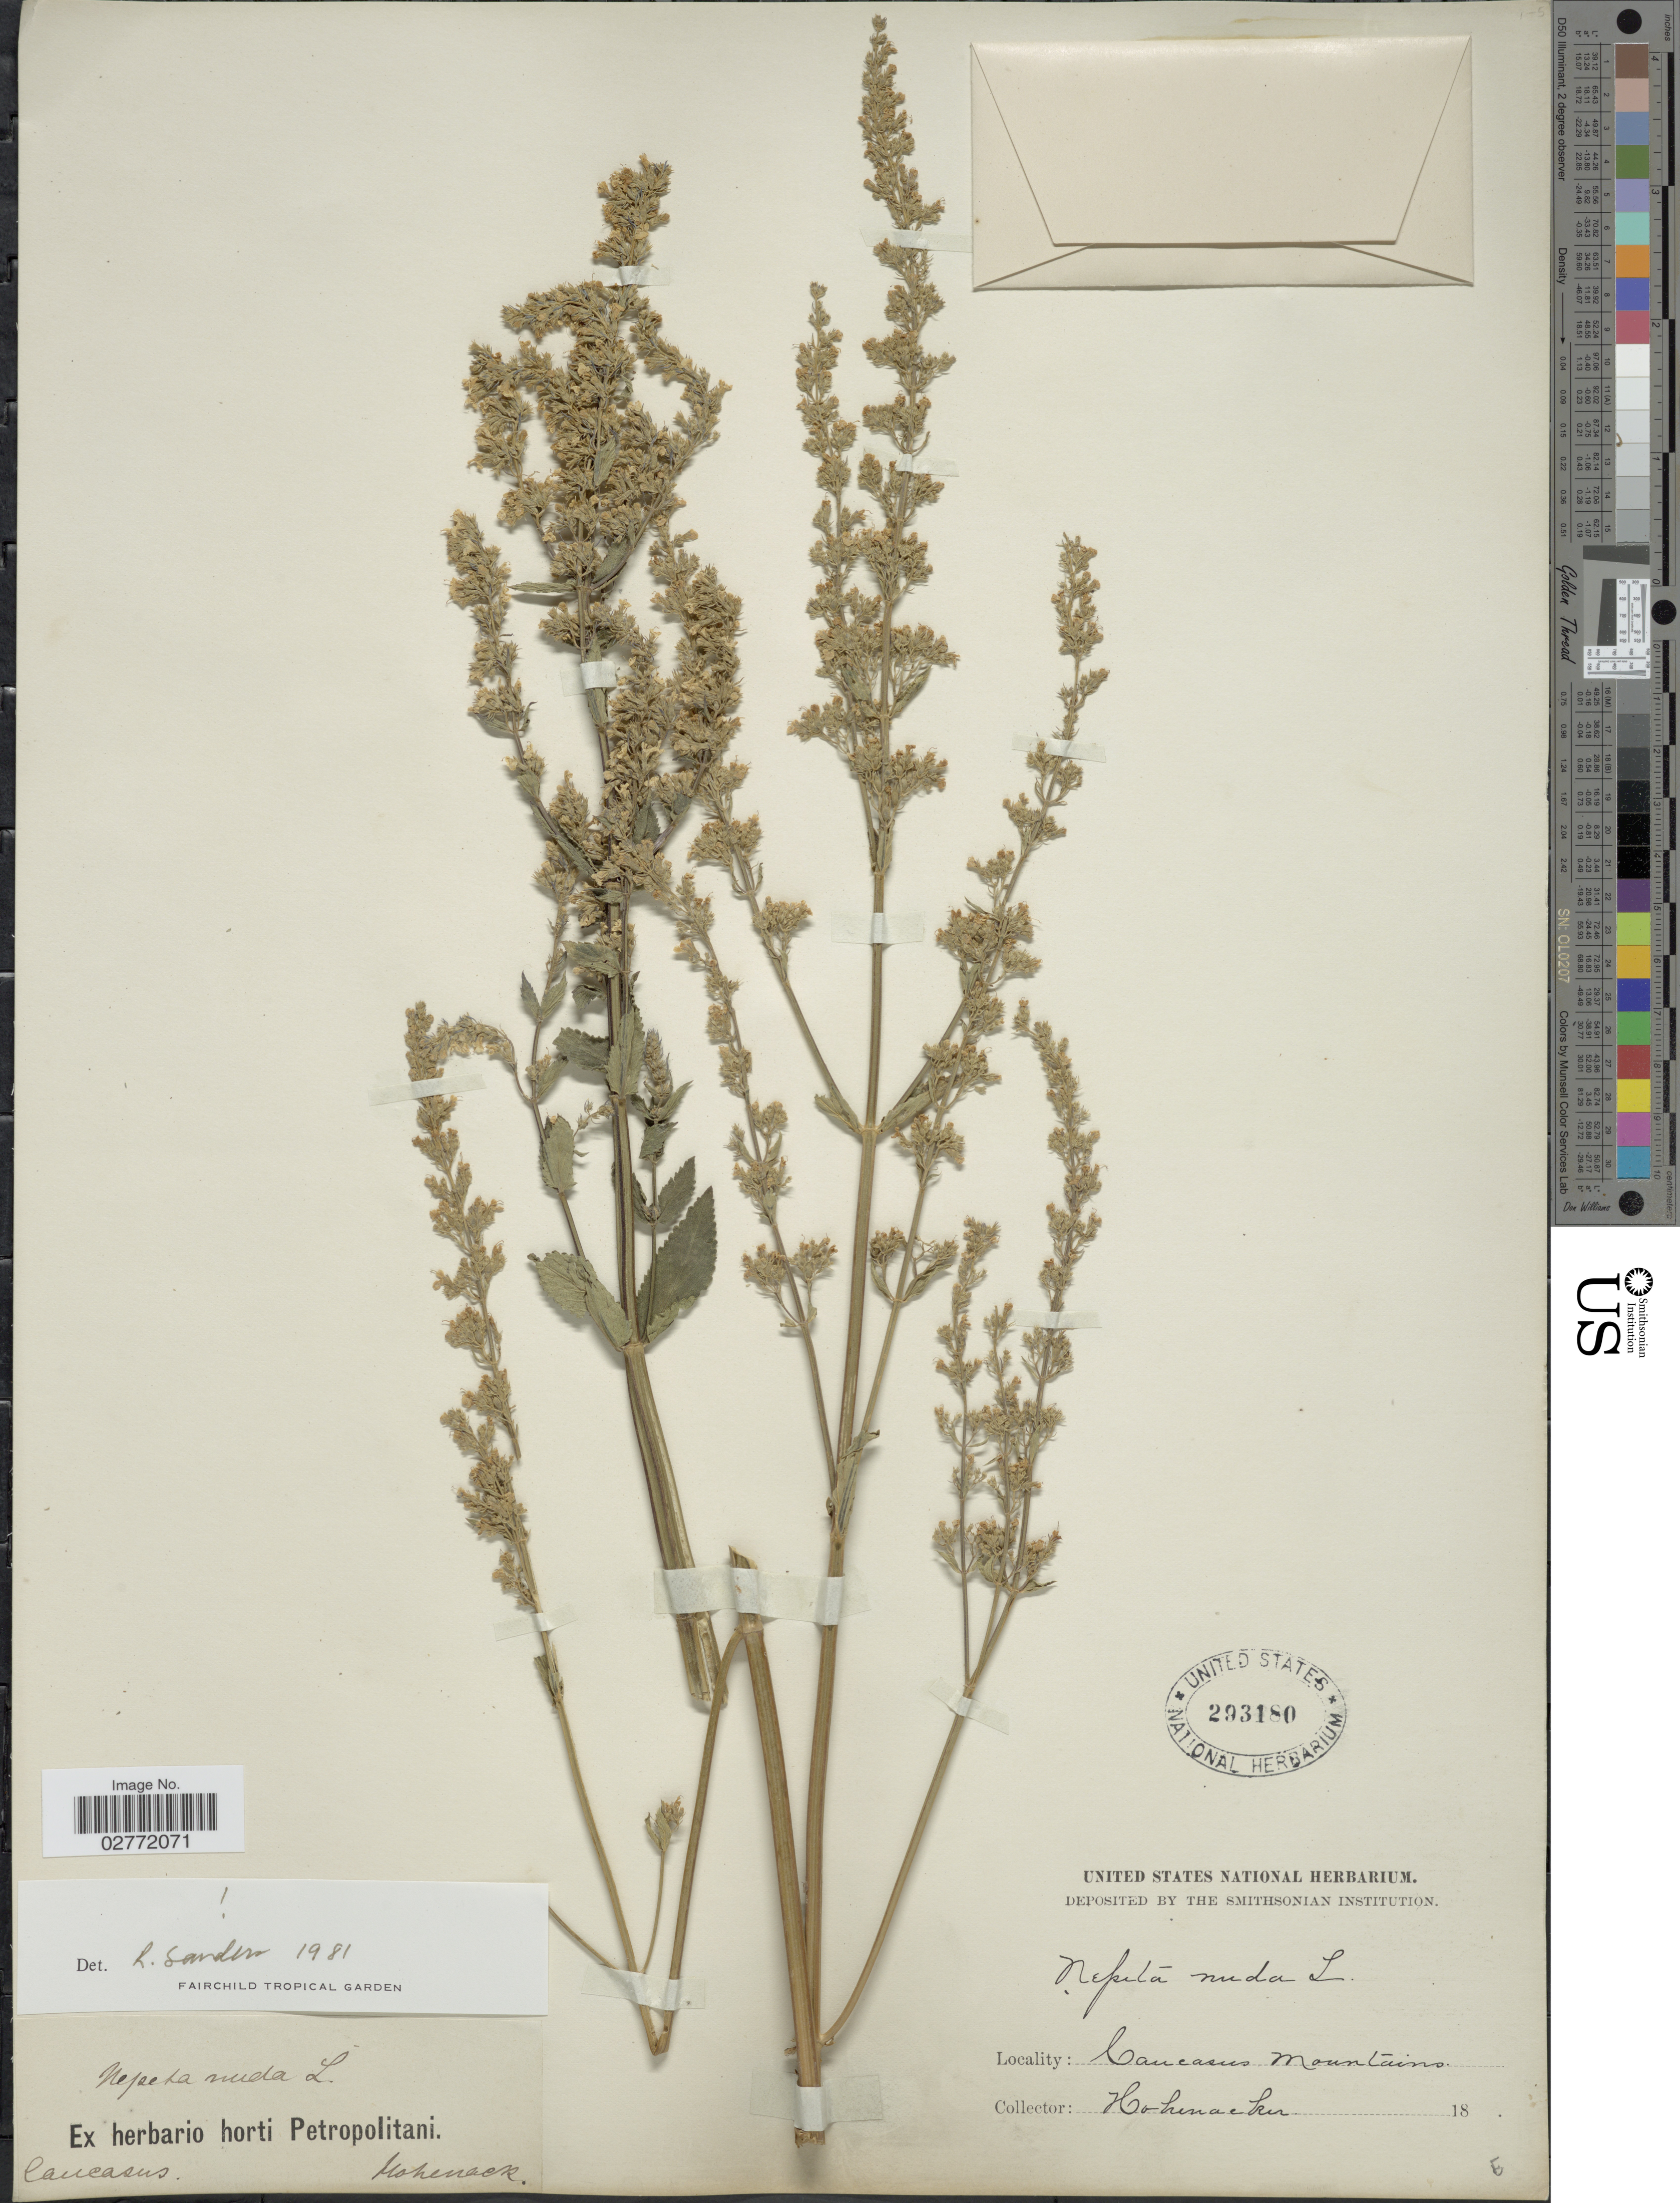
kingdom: Plantae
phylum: Tracheophyta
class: Magnoliopsida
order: Lamiales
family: Lamiaceae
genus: Nepeta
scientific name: Nepeta nuda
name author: L.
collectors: Hohenacker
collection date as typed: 18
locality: Caucasus Mountains.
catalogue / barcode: US 293180